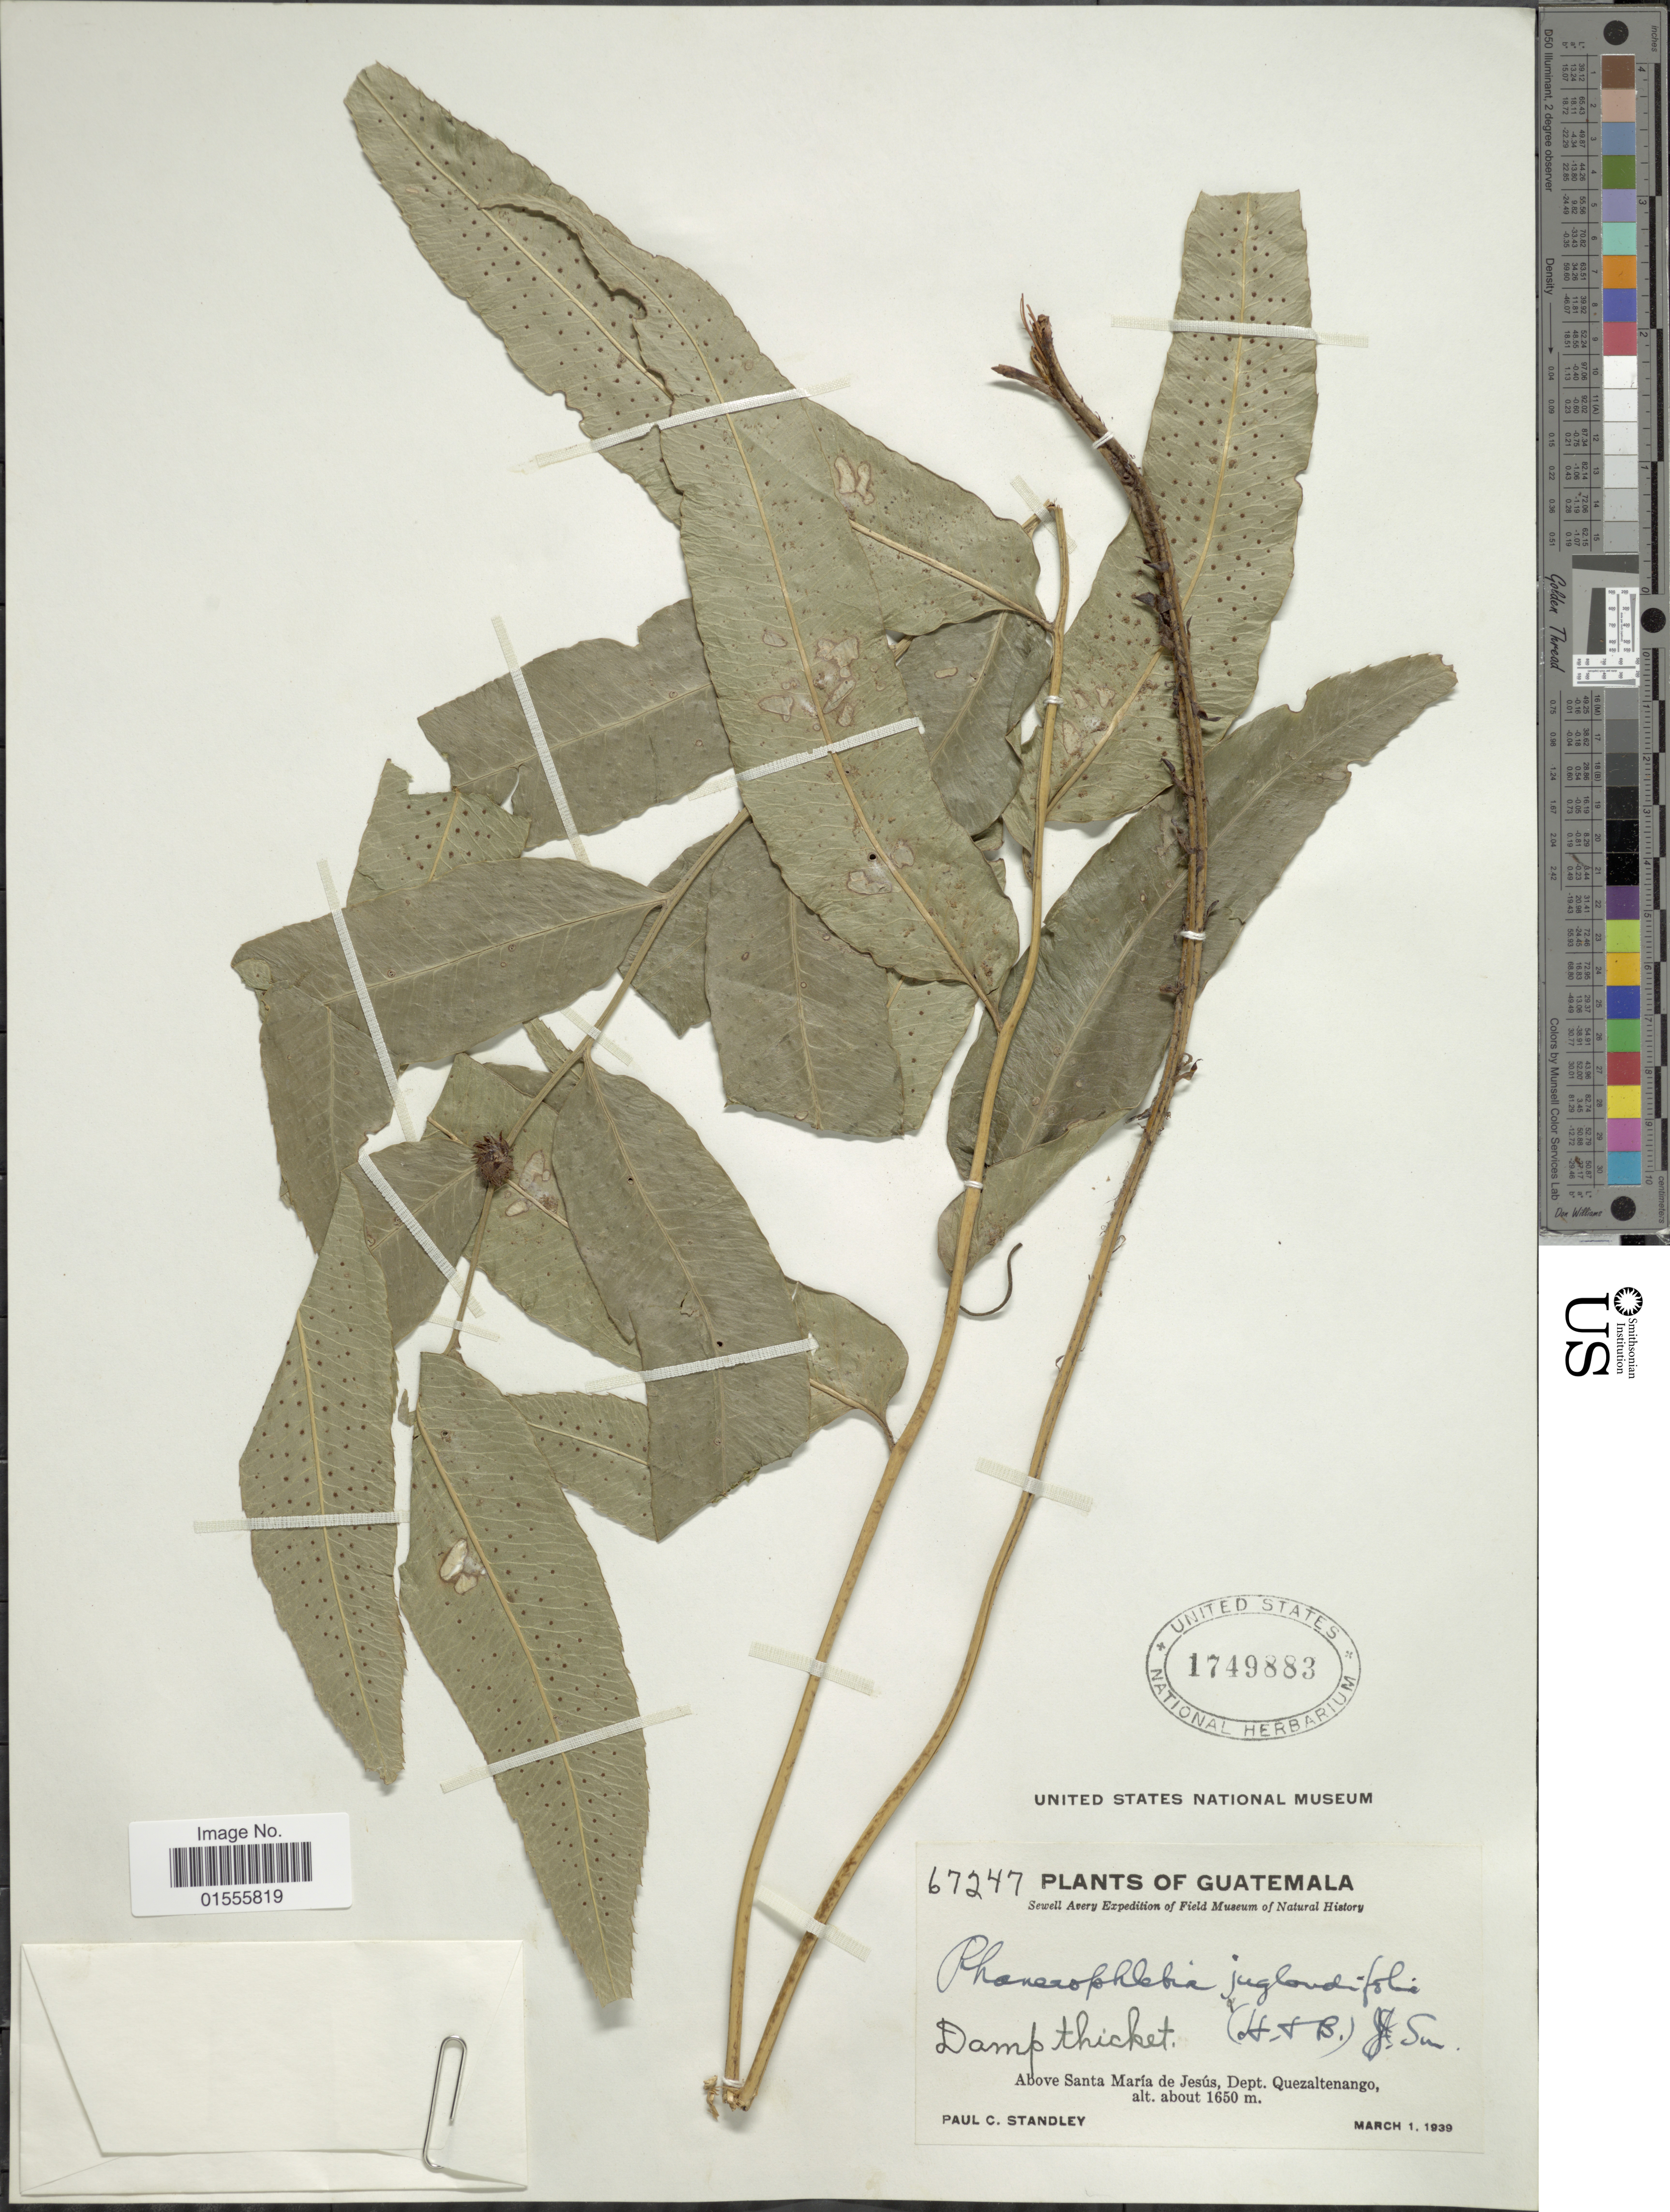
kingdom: Plantae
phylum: Tracheophyta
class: Polypodiopsida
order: Polypodiales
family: Dryopteridaceae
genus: Phanerophlebia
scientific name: Phanerophlebia juglandifolia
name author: (Willd.) J. Sm.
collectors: P. C. Standley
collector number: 67247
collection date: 1939-03-01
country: Guatemala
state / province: Quetzaltenango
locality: Above Santa María de Jesús, Dept. Quezaltenango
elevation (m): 1650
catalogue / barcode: US 1749883